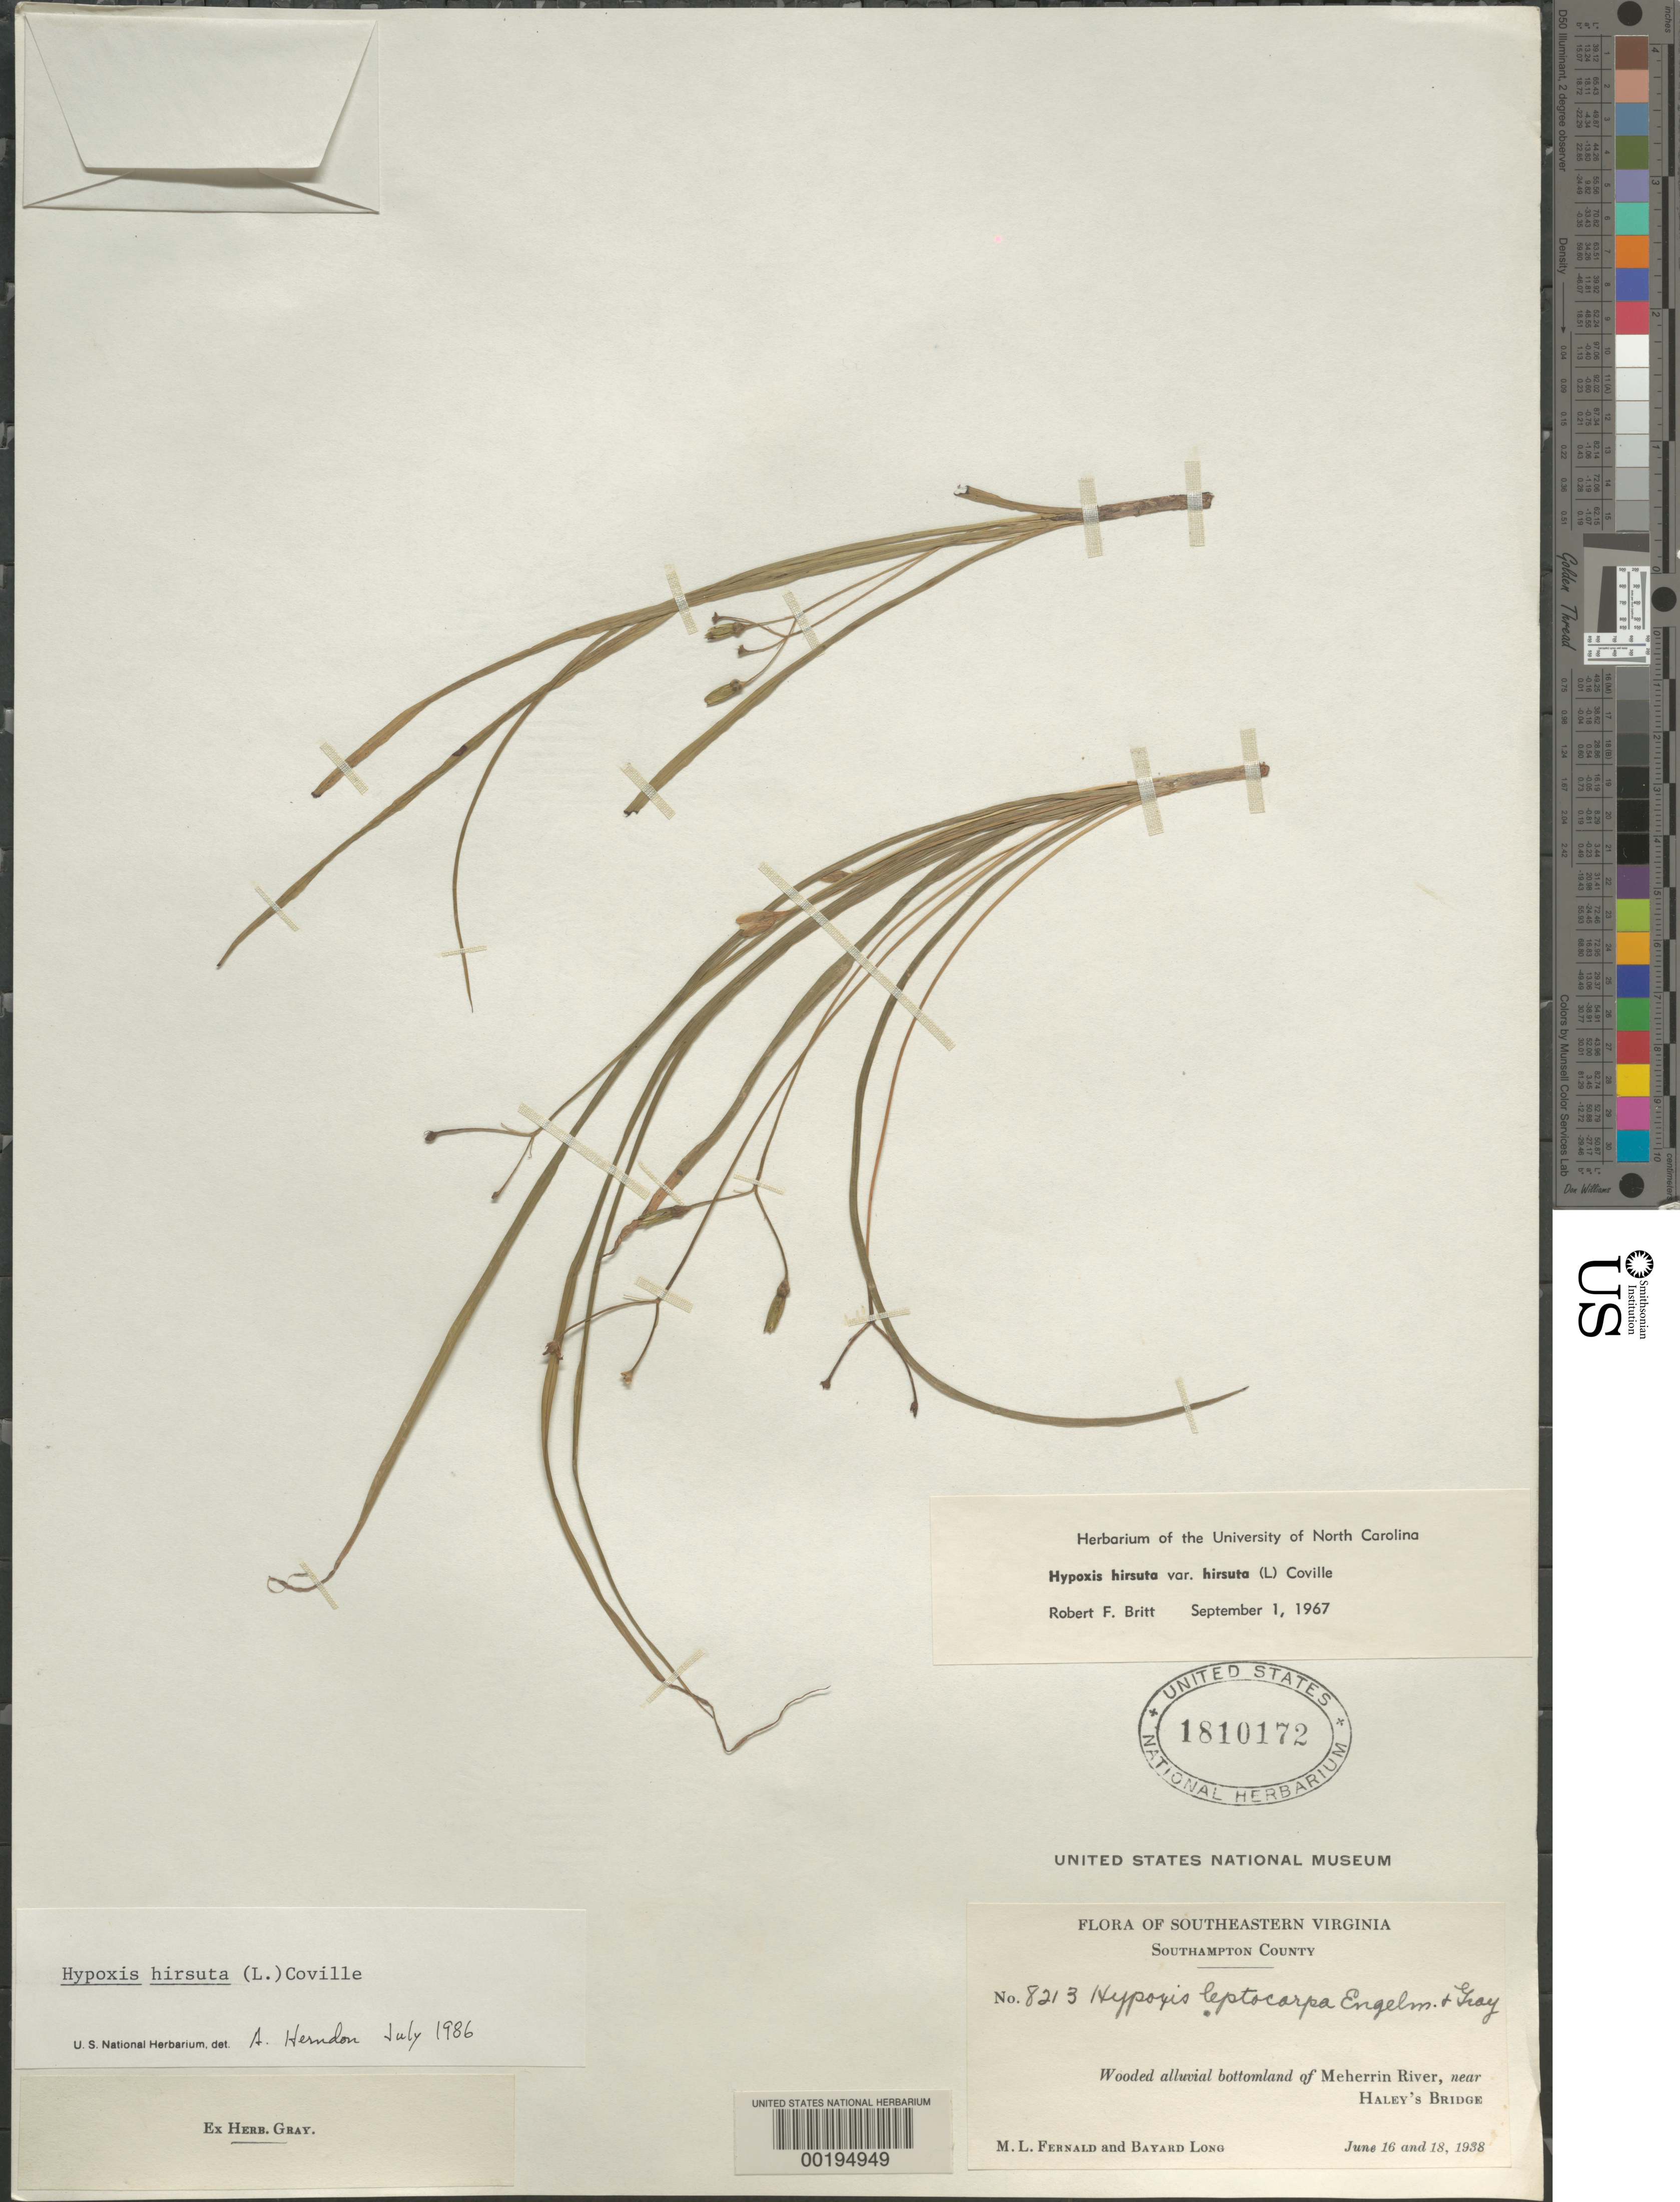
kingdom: Plantae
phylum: Tracheophyta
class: Liliopsida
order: Asparagales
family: Hypoxidaceae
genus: Hypoxis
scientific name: Hypoxis hirsuta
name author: (L.) Coville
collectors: M. L. Fernald & B. H. Long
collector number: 8213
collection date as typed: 16 Jun 1938 to 18 Jun 1938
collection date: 1938-06-16/1938-06-18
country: United States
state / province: Virginia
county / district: Southampton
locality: Meherrin river near haley's bridge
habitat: Wooded alluvial bottomland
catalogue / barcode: US 1810172